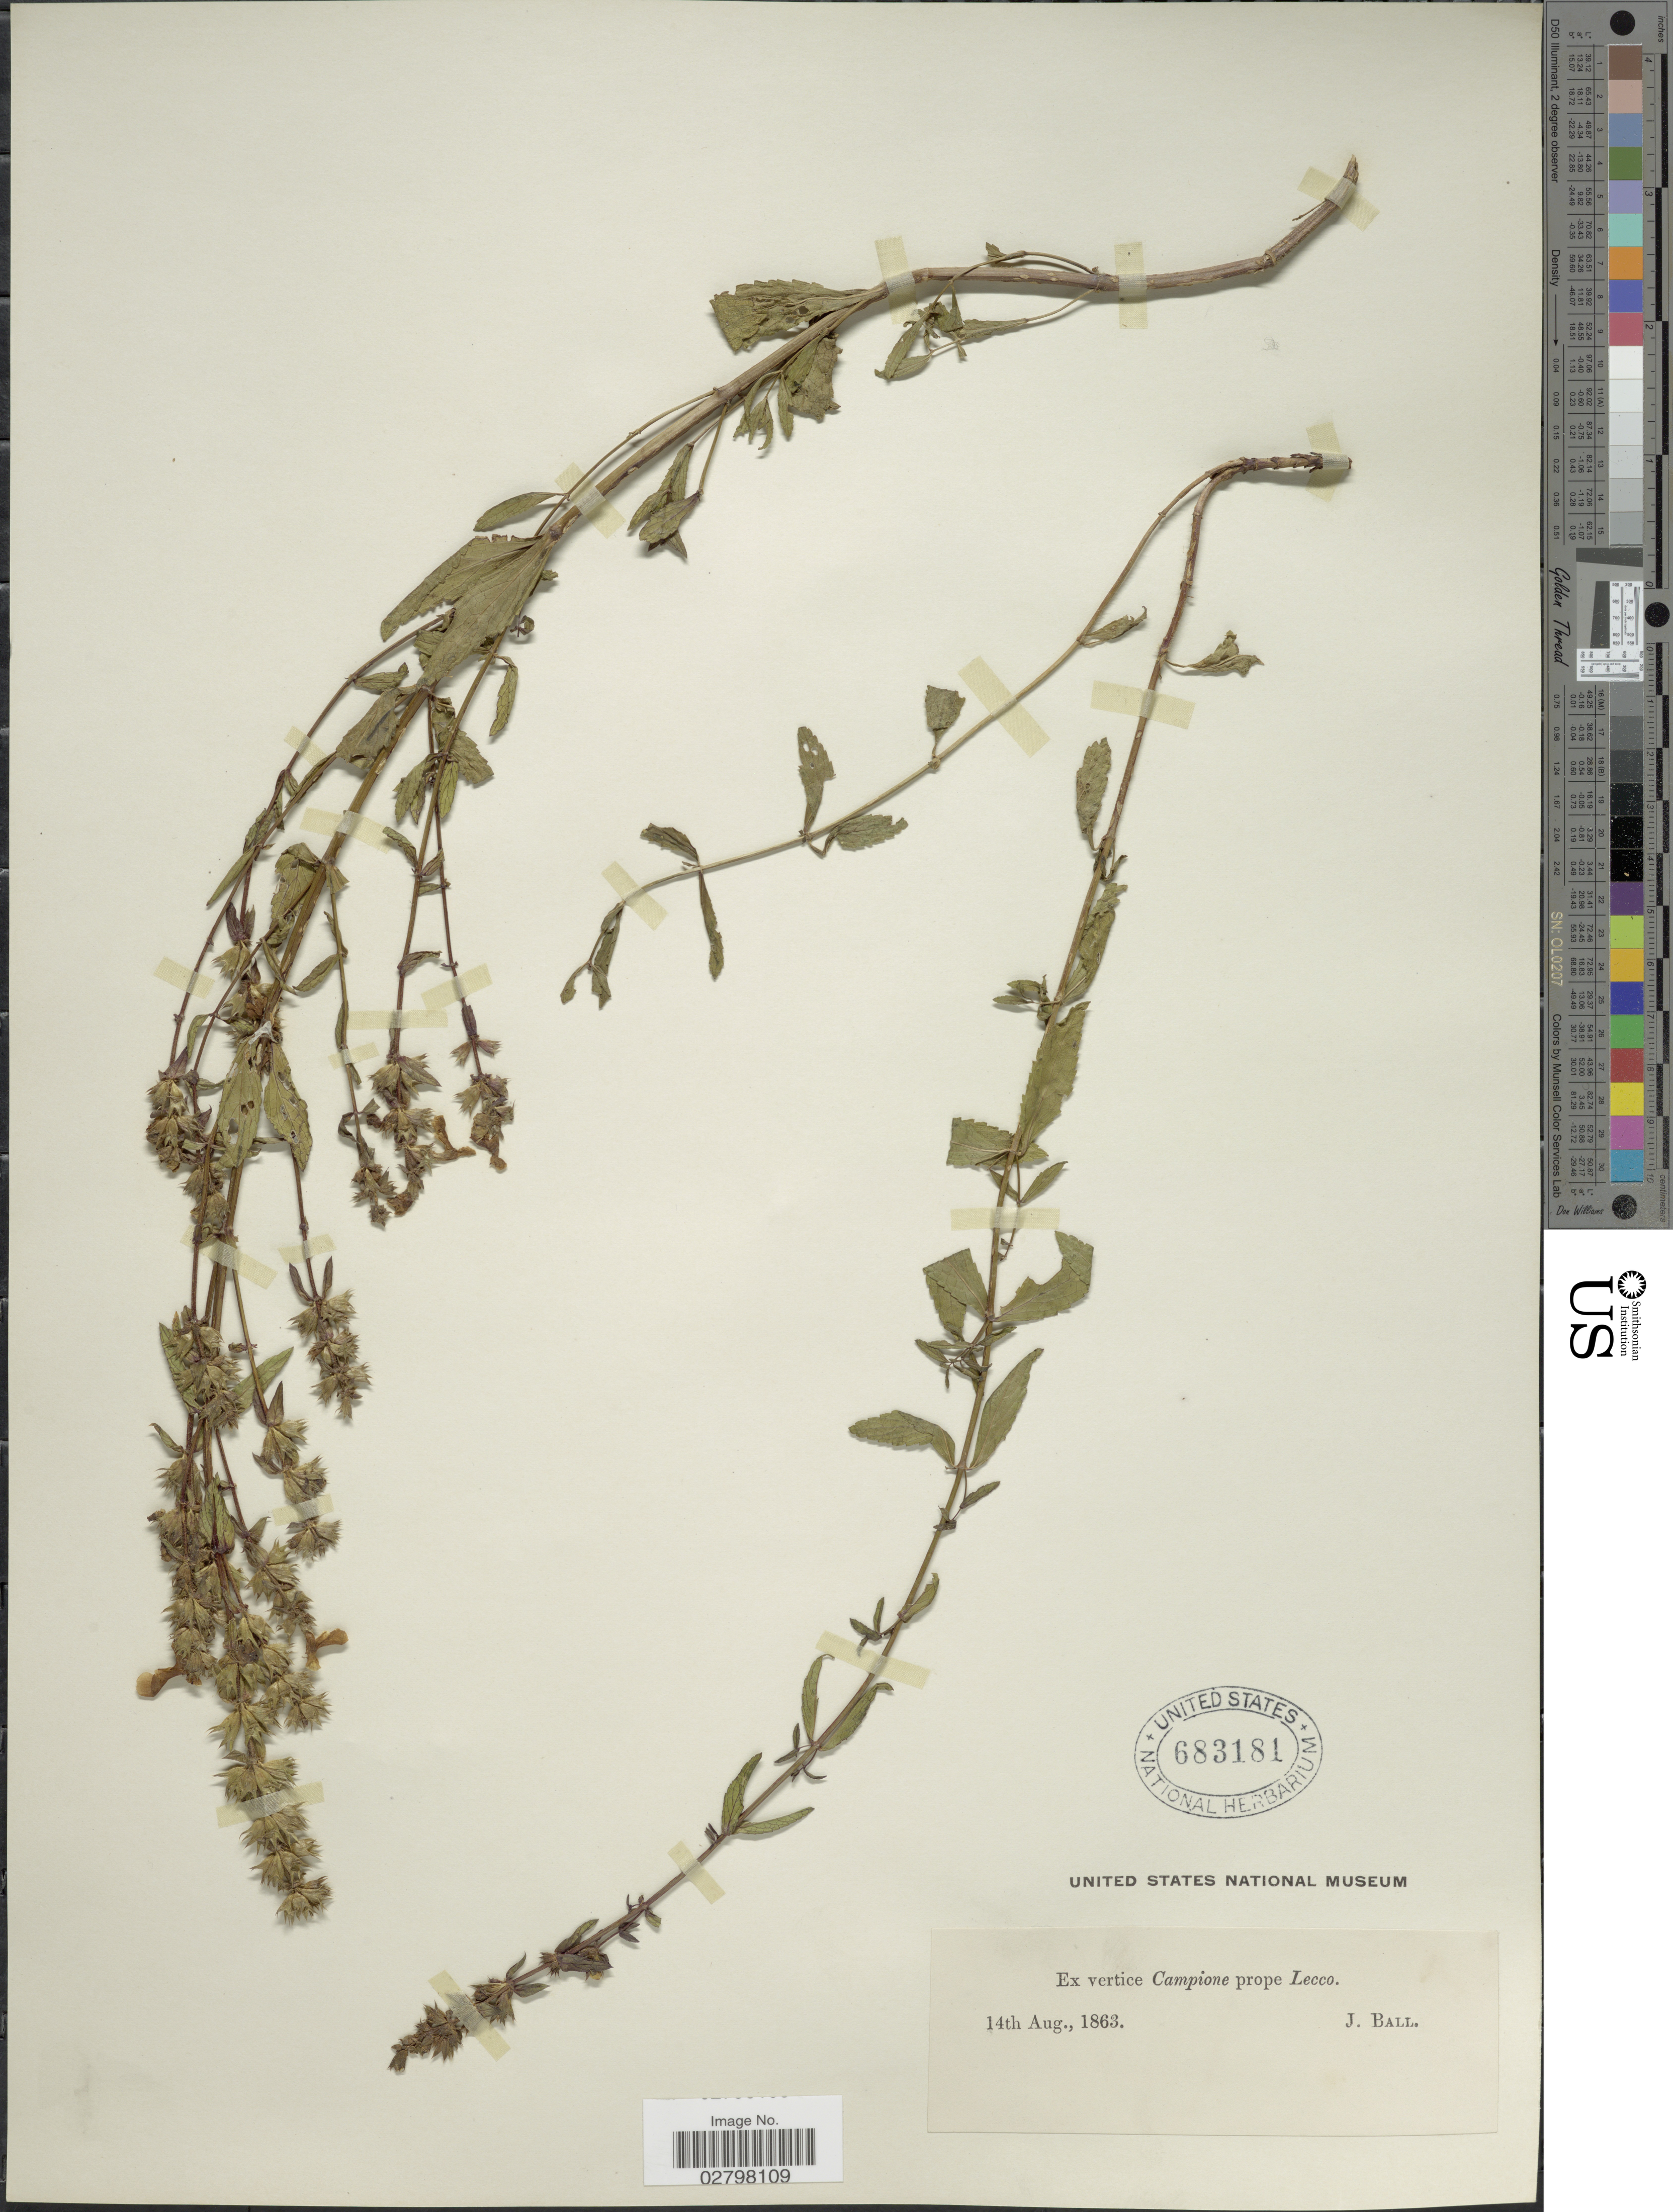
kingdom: Plantae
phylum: Tracheophyta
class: Magnoliopsida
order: Lamiales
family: Lamiaceae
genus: Stachys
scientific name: Stachys sp.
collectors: J. Ball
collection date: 1863-08-14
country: Italy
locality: Ex vertice Campione prope Lecco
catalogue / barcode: US 683181